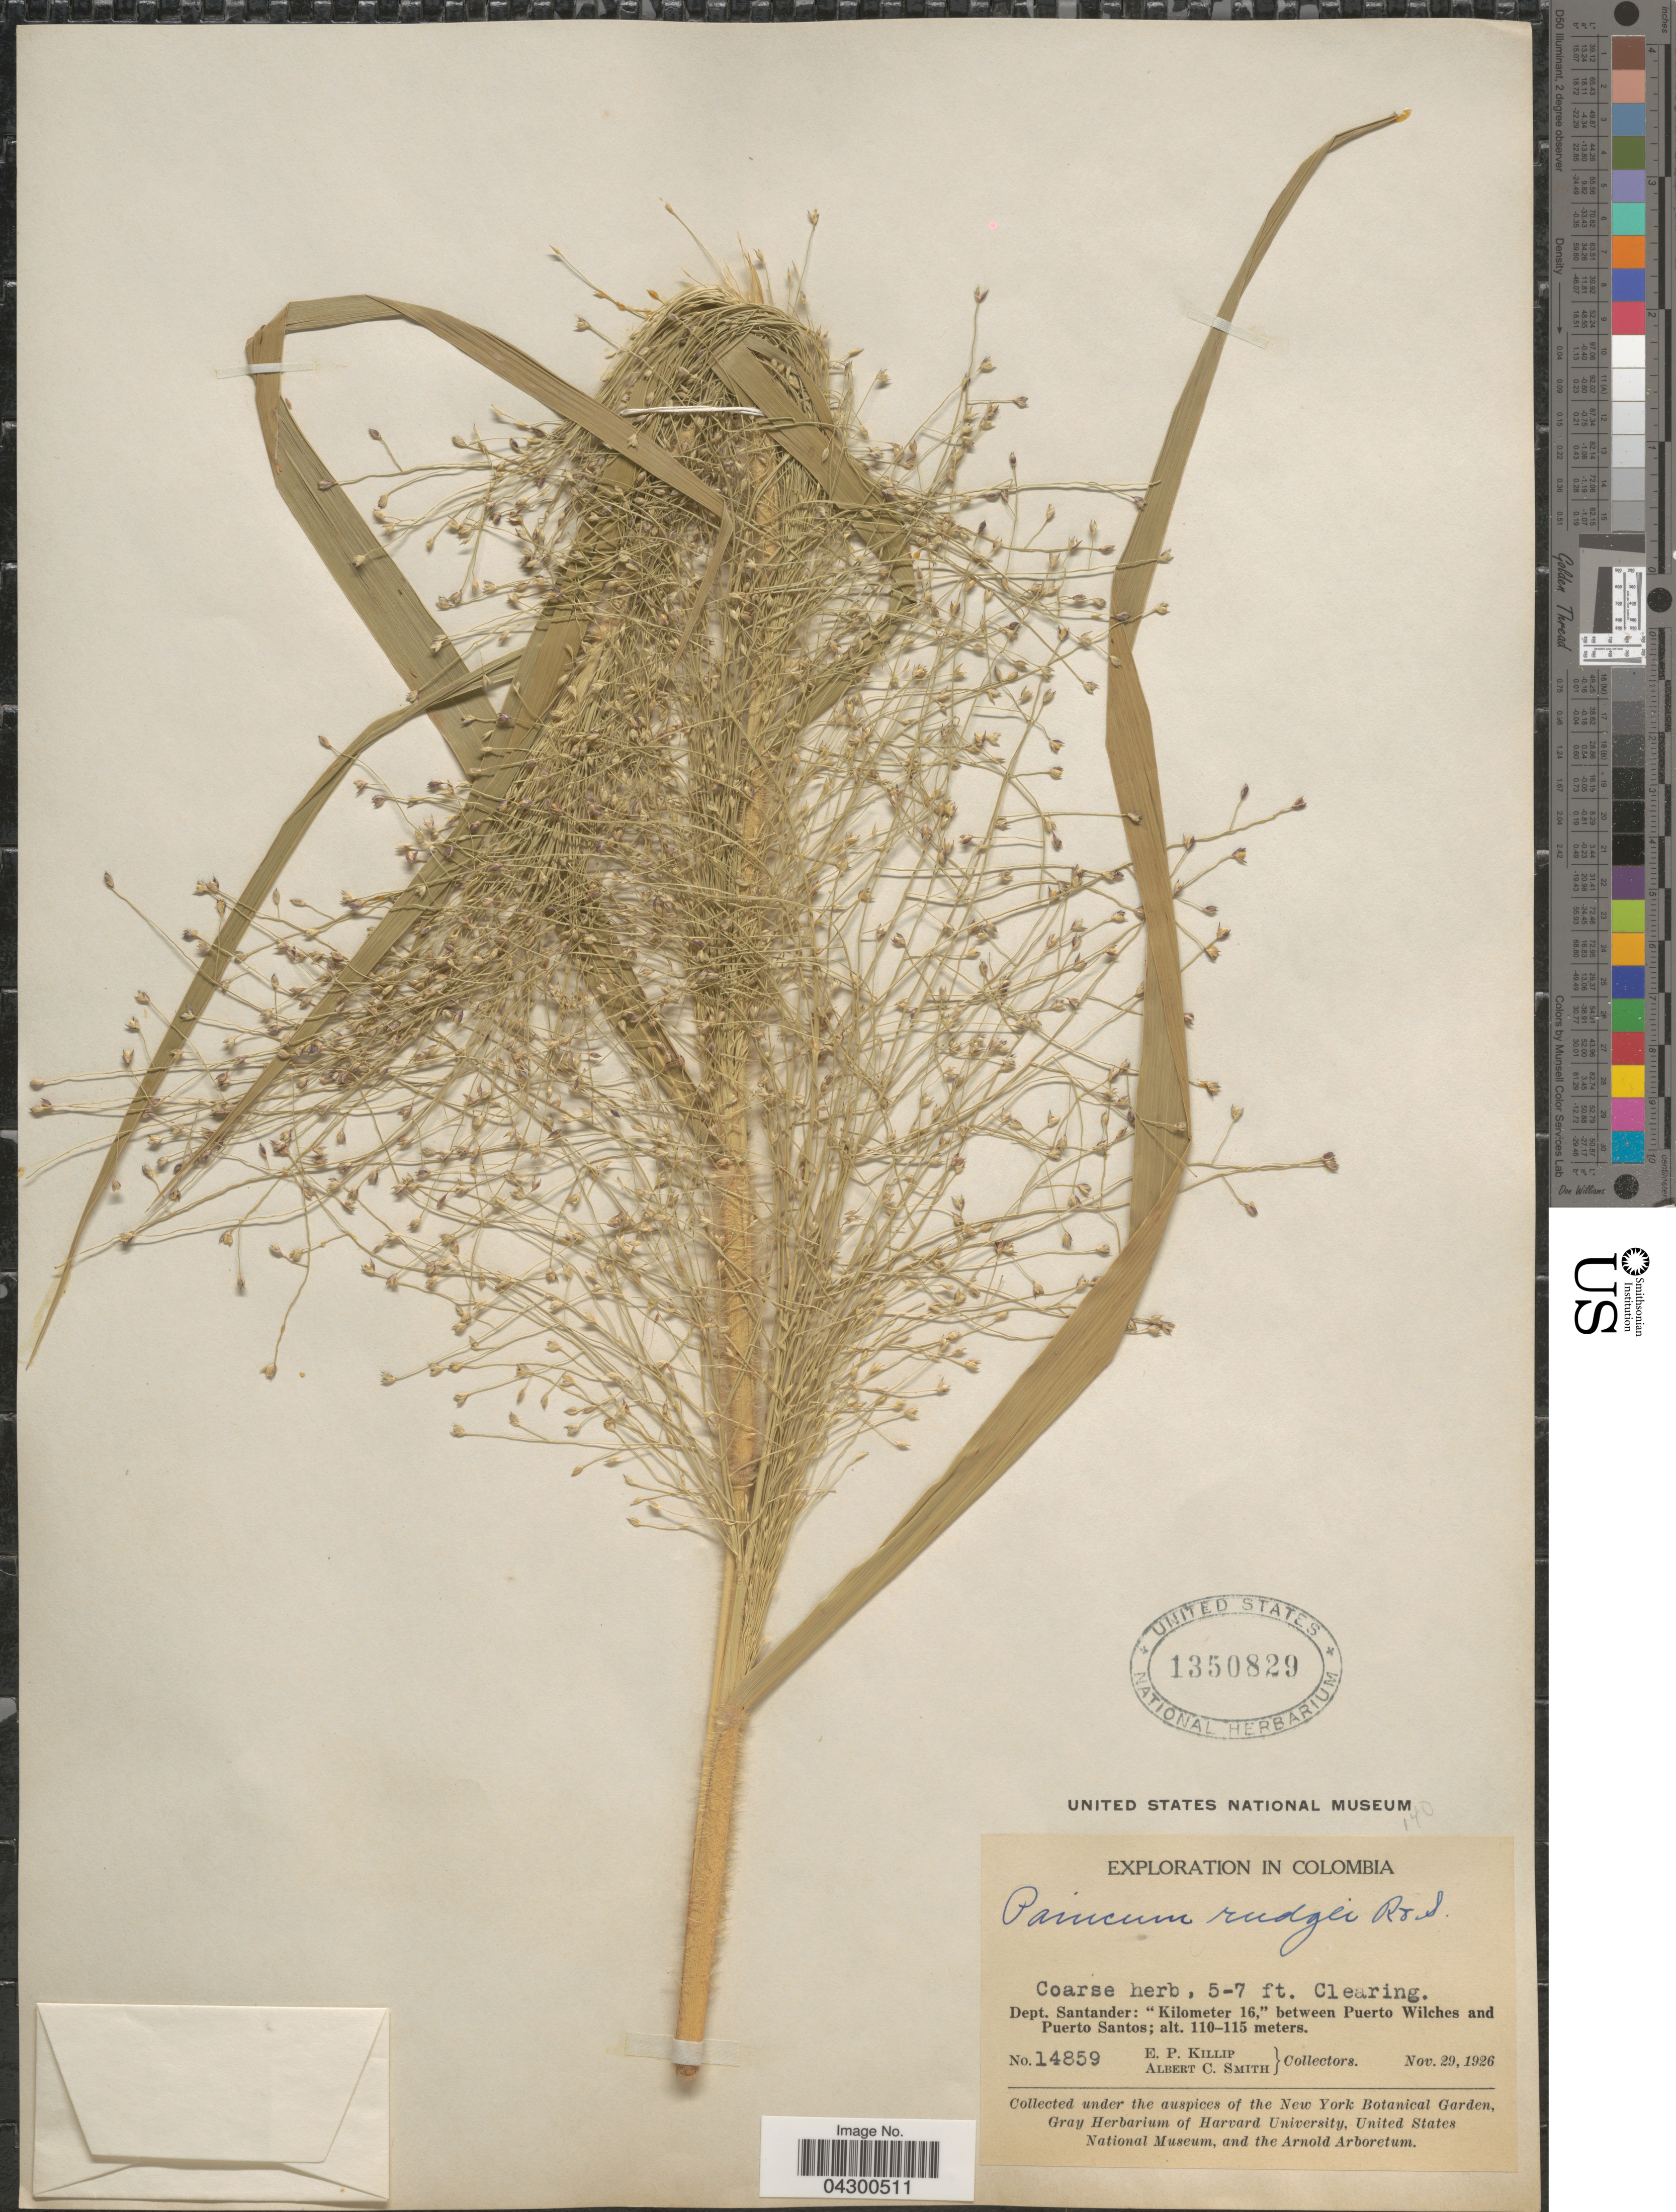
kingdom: Plantae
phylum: Tracheophyta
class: Liliopsida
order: Poales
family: Poaceae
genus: Panicum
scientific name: Panicum rudgei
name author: Roem. & Schult.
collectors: E. P. Killip & A. C. Smith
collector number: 14859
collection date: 1926-11-29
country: Colombia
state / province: Santander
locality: Exploration in Colombia. Dept. Santander: "Kilometer 16," between Puerto Wilches and Puerto Santos.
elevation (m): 110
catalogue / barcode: US 1350829